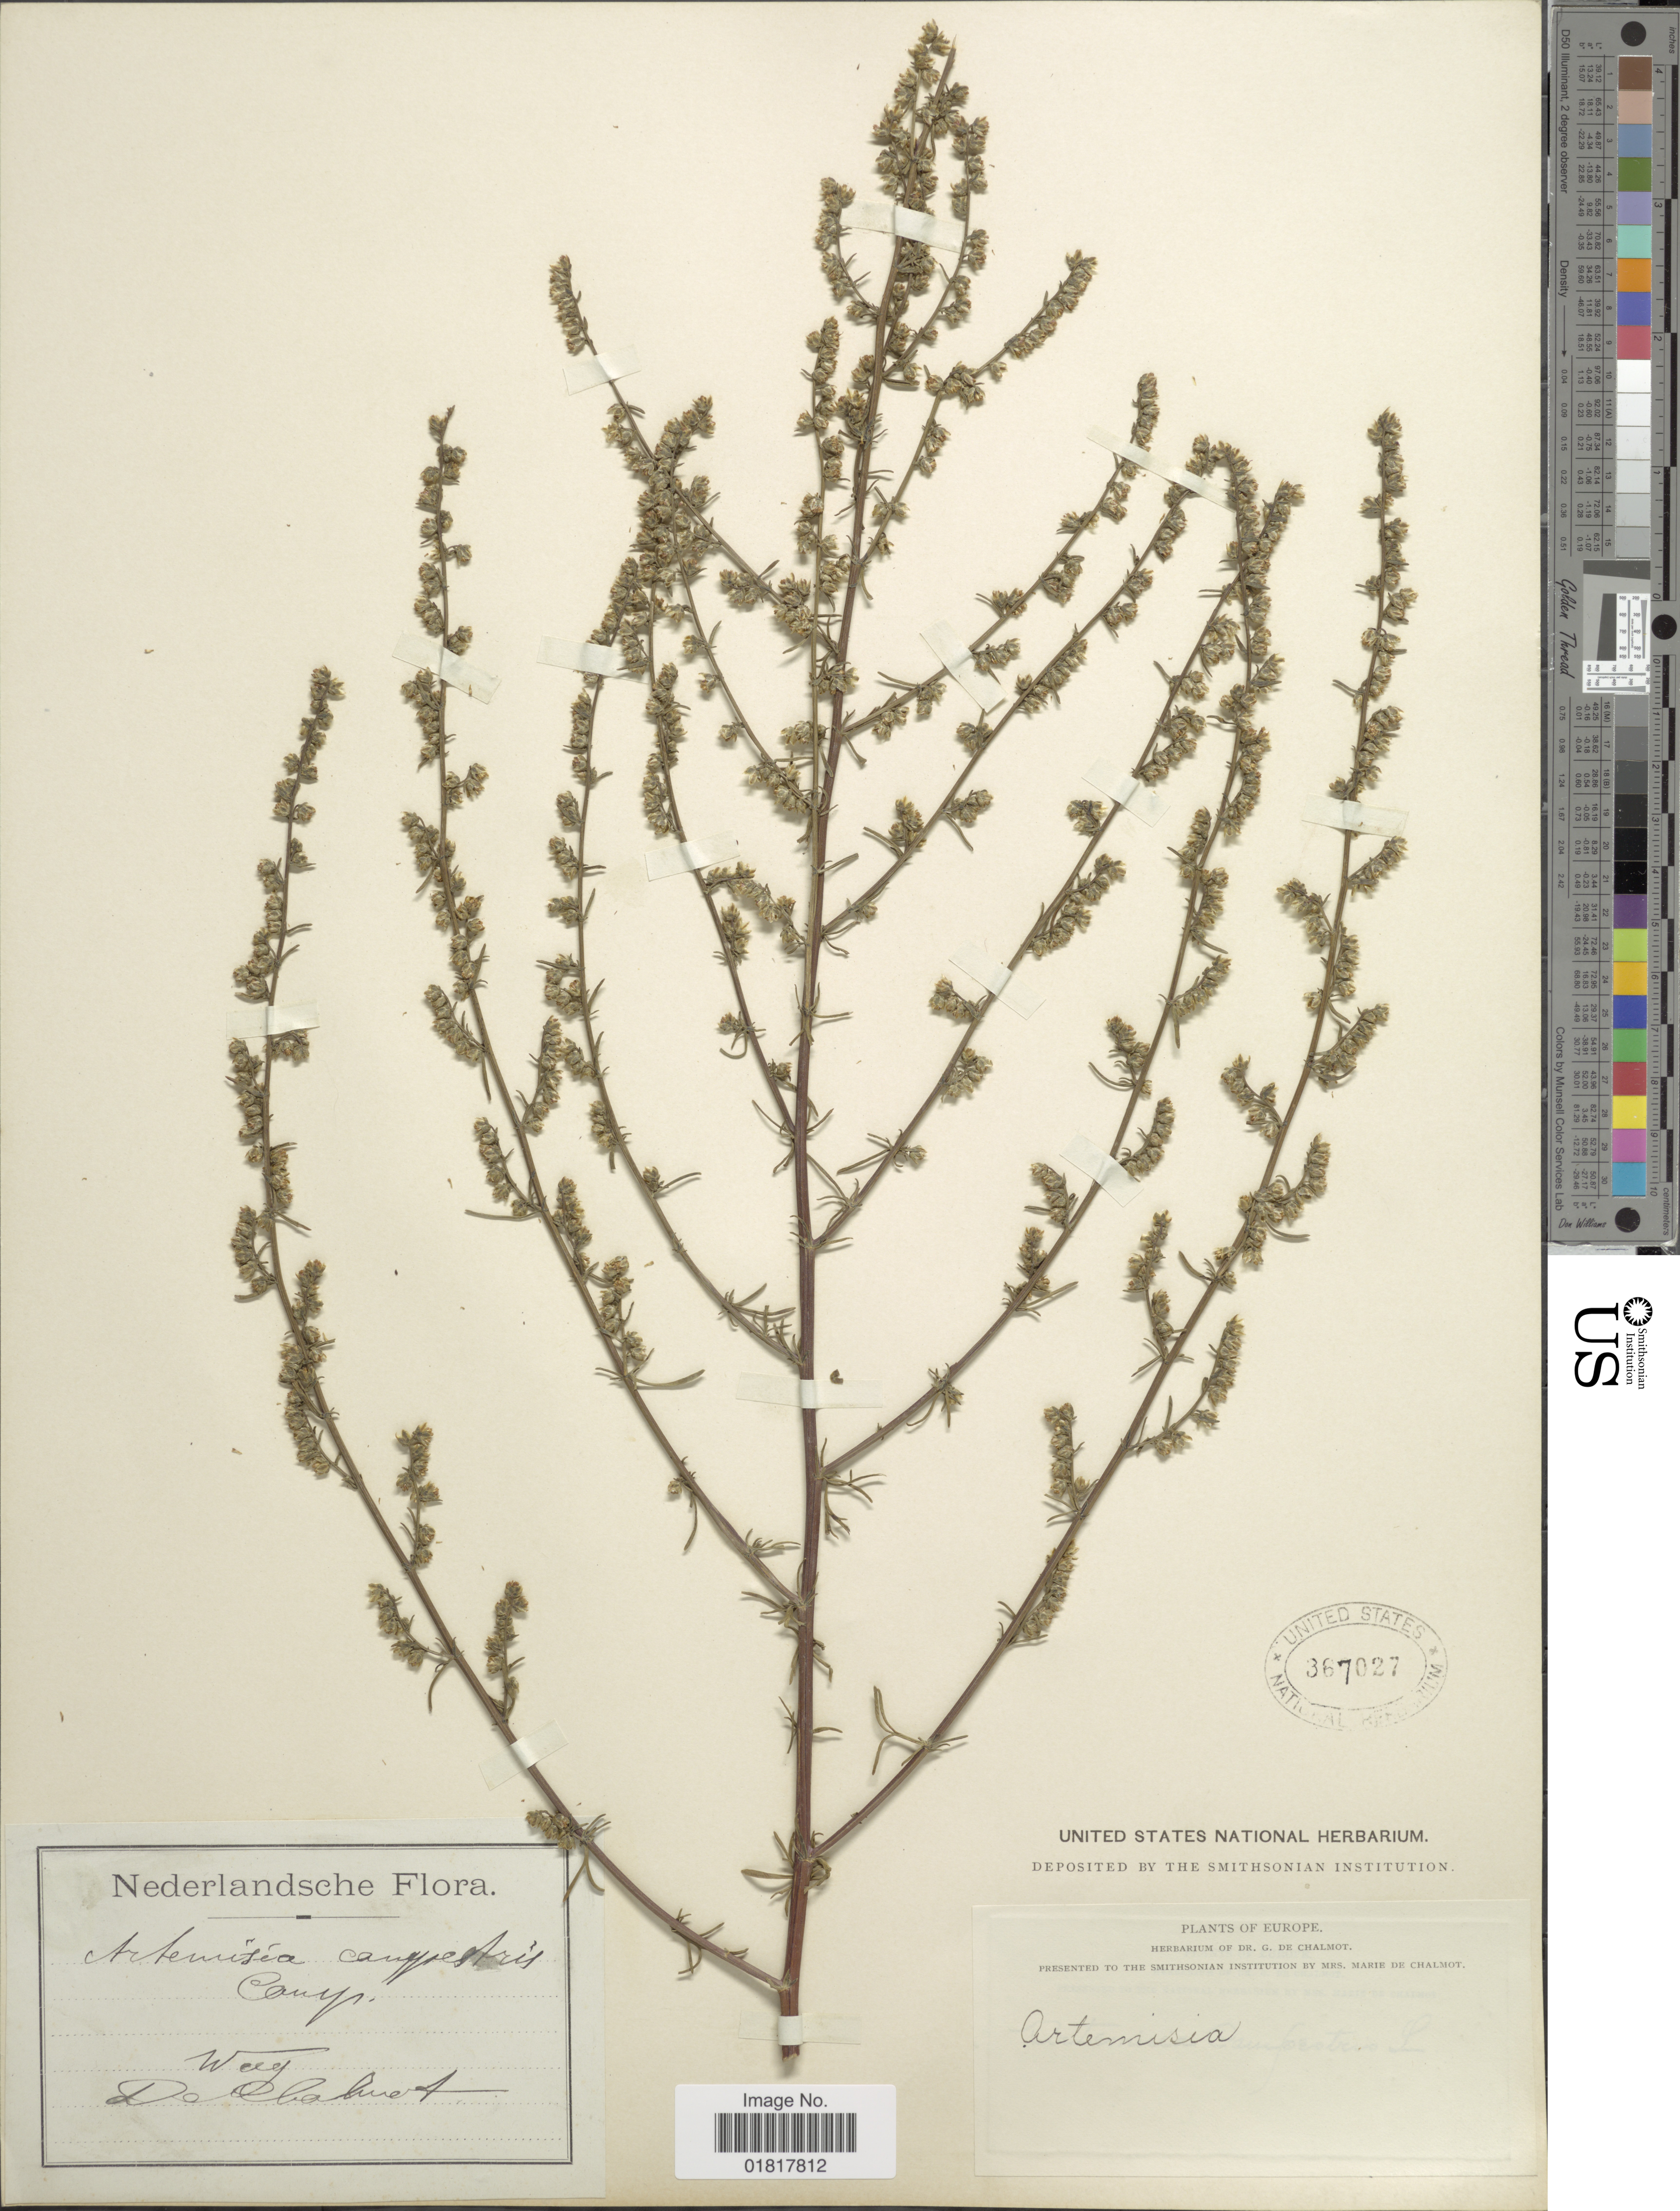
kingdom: Plantae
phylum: Tracheophyta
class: Magnoliopsida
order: Asterales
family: Asteraceae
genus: Artemisia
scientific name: Artemisia campestris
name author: L.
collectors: G. de Chalmot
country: Netherlands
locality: Weeg.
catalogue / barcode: US 367027